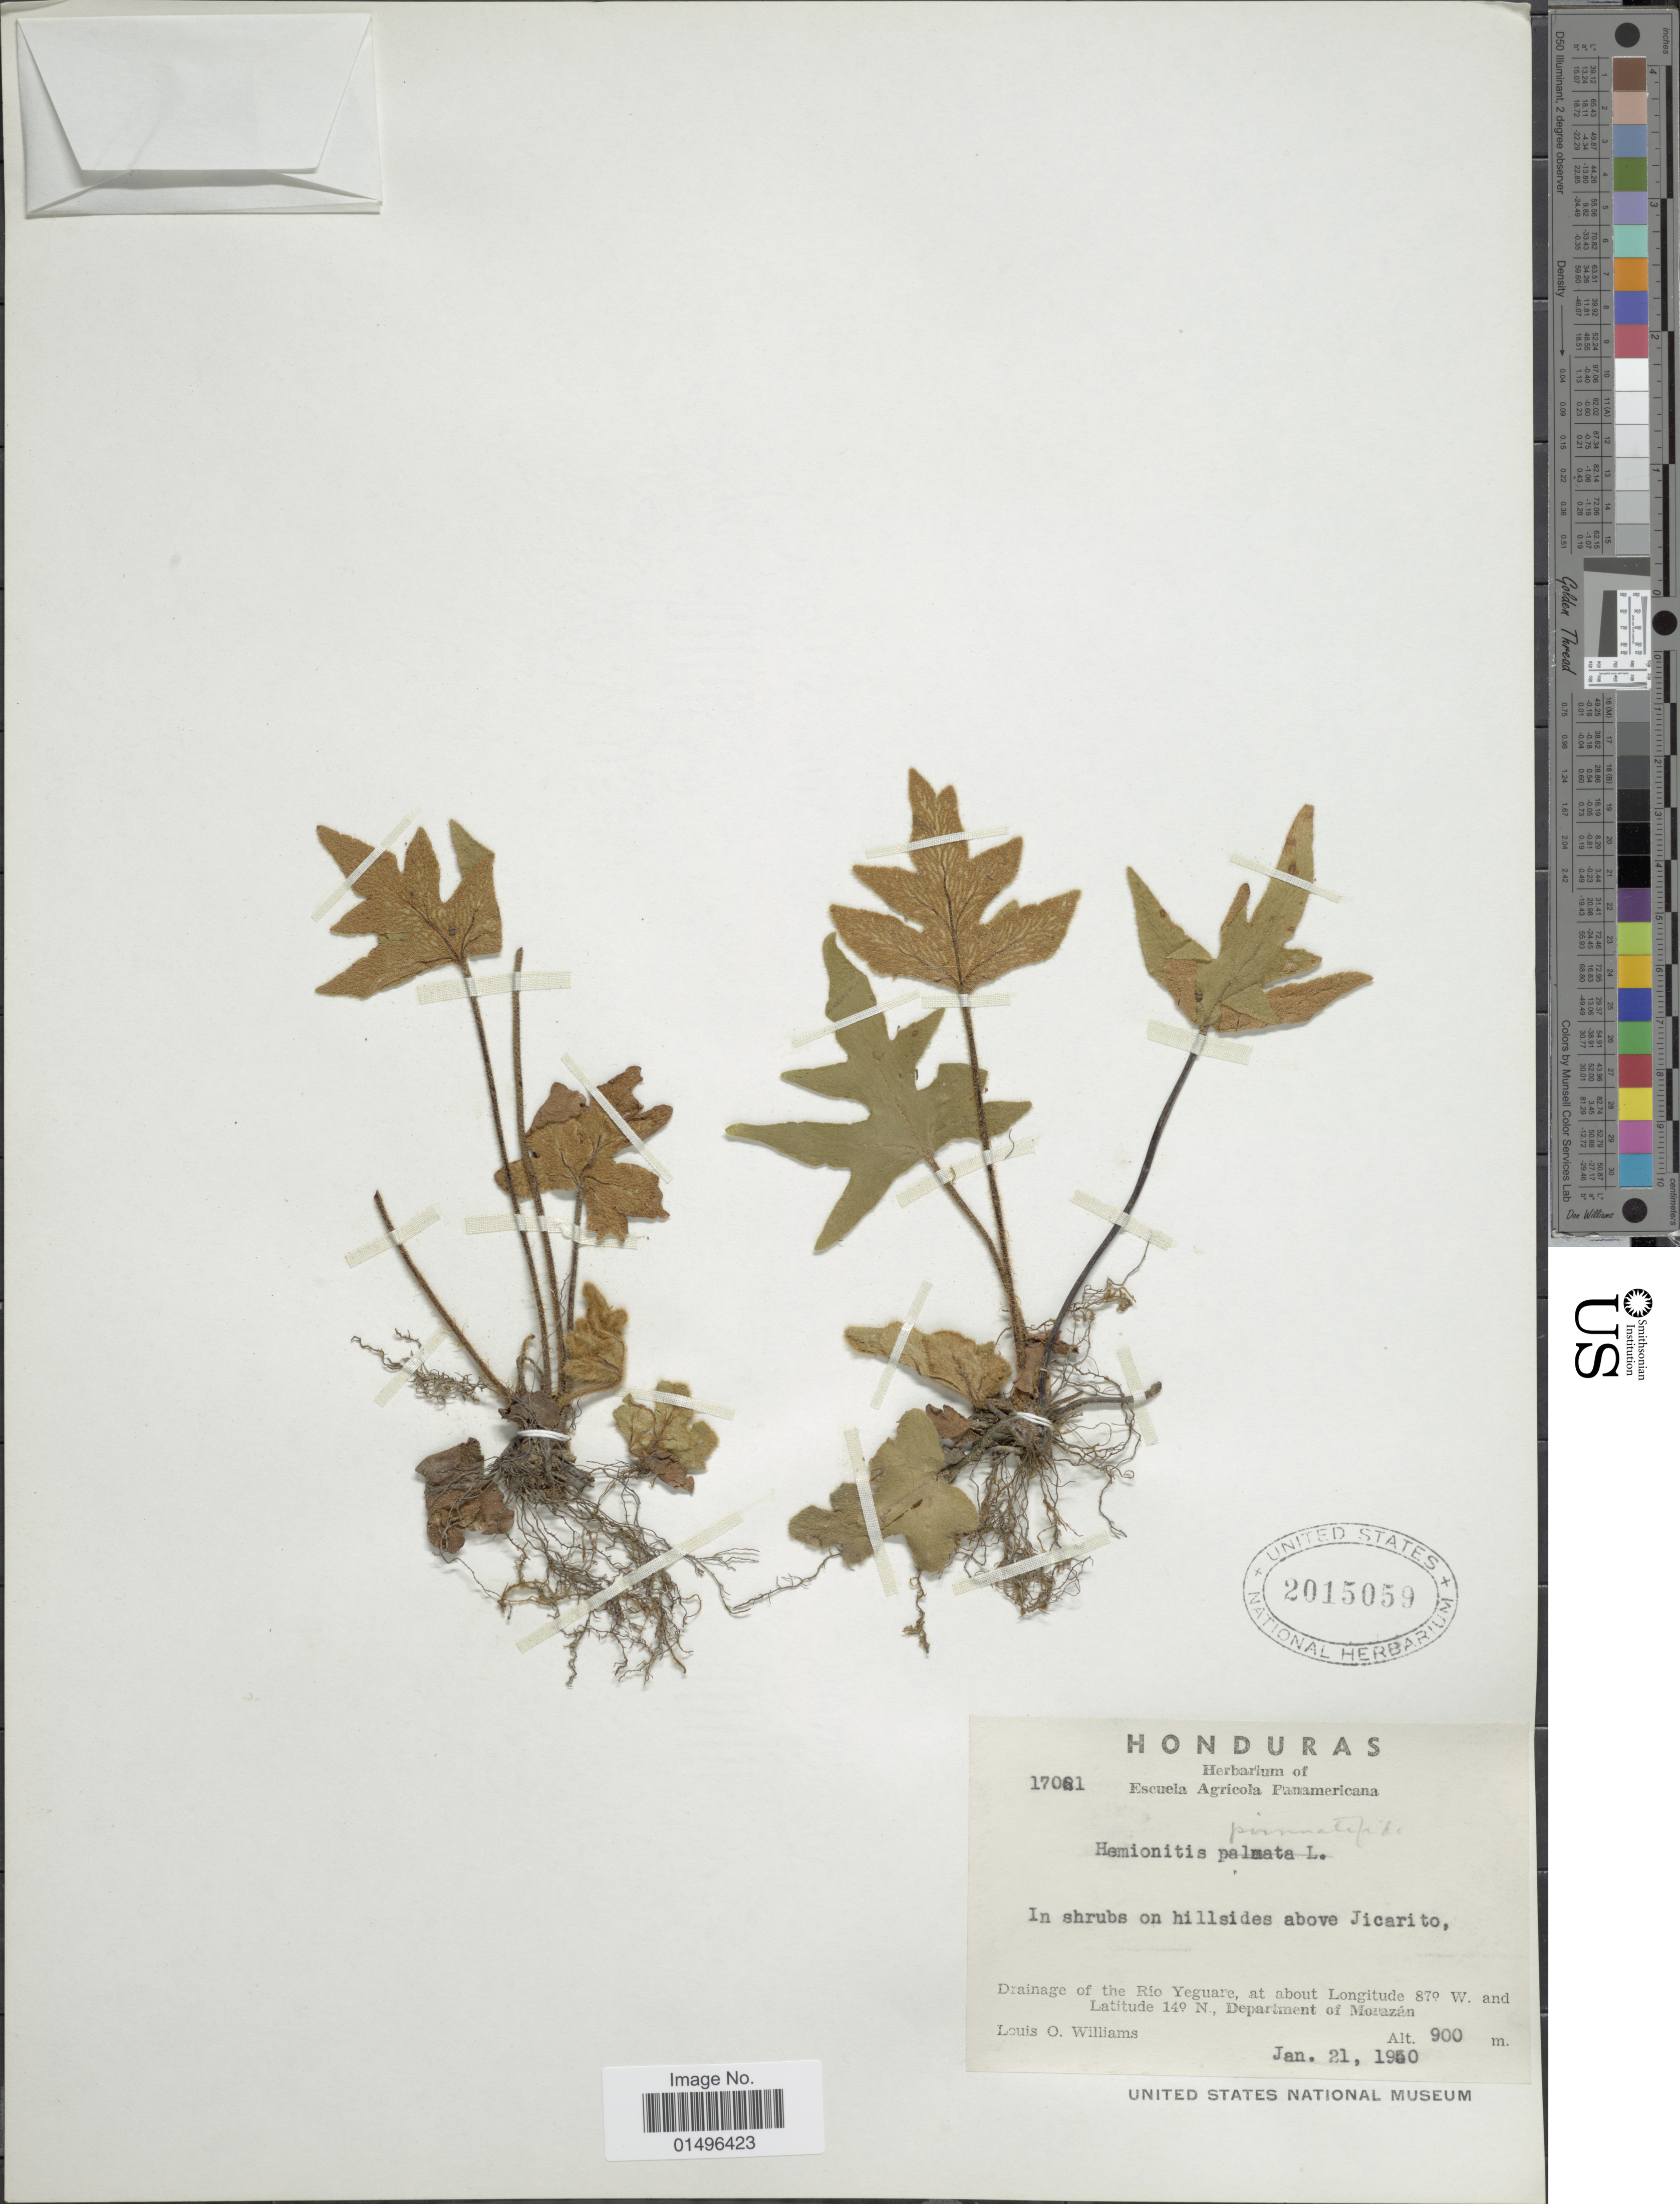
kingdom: Plantae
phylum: Tracheophyta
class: Polypodiopsida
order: Polypodiales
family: Pteridaceae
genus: Hemionitis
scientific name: Hemionitis pinnatifida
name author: Baker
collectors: L. O. Williams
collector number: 17001*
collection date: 1950-01-21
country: Honduras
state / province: Fco. Morazán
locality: Honduras, on hillside above Jicarito, Drainage of the Rio Yeguare, Department of Morazan.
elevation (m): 900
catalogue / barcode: US 2015059